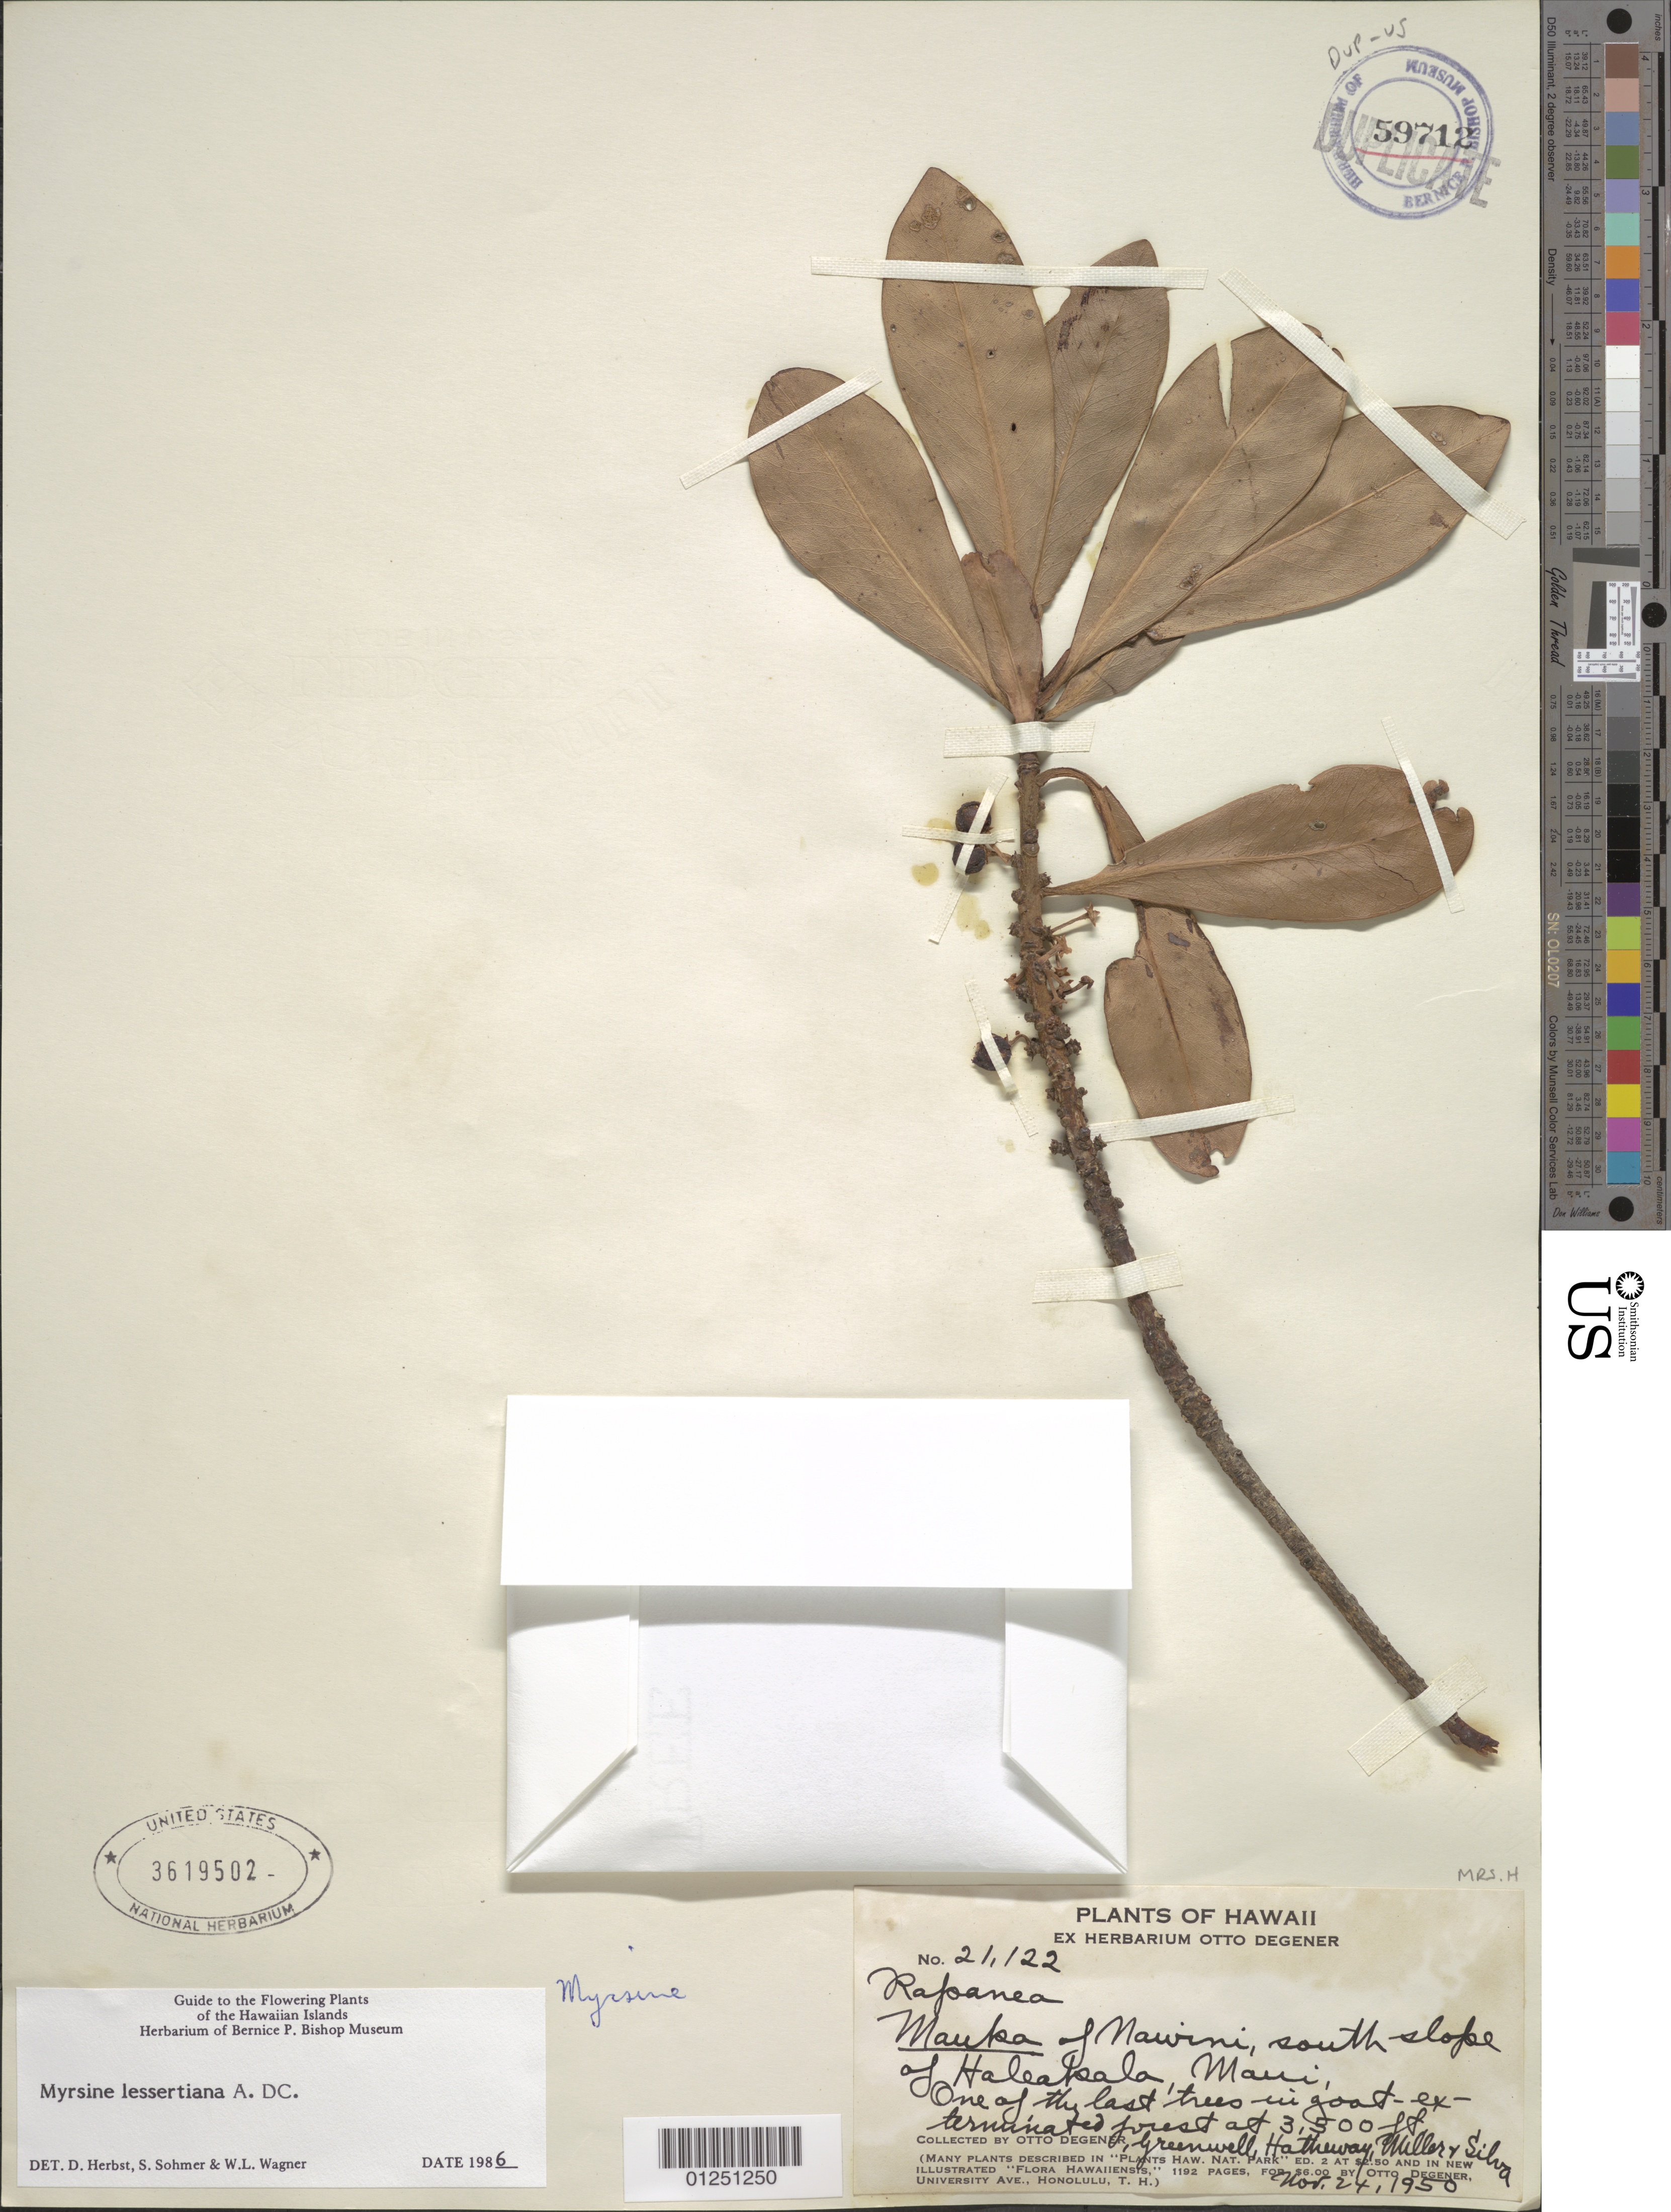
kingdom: Plantae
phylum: Tracheophyta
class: Magnoliopsida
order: Ericales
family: Primulaceae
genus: Myrsine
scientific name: Myrsine lessertiana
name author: A. DC.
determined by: Wagner, W. L.; Herbst, D. R.; Sohmer, S. H.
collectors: O. Degener, -. Greenwell, -- Hatheway, -- Miller & Silva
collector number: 21122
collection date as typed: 24 Nov 1950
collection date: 1950-11-24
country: United States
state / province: Hawaii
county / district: Maui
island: Maui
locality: Mauka of Nawini, S slope of Haleakala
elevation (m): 1067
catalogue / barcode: US 3619502